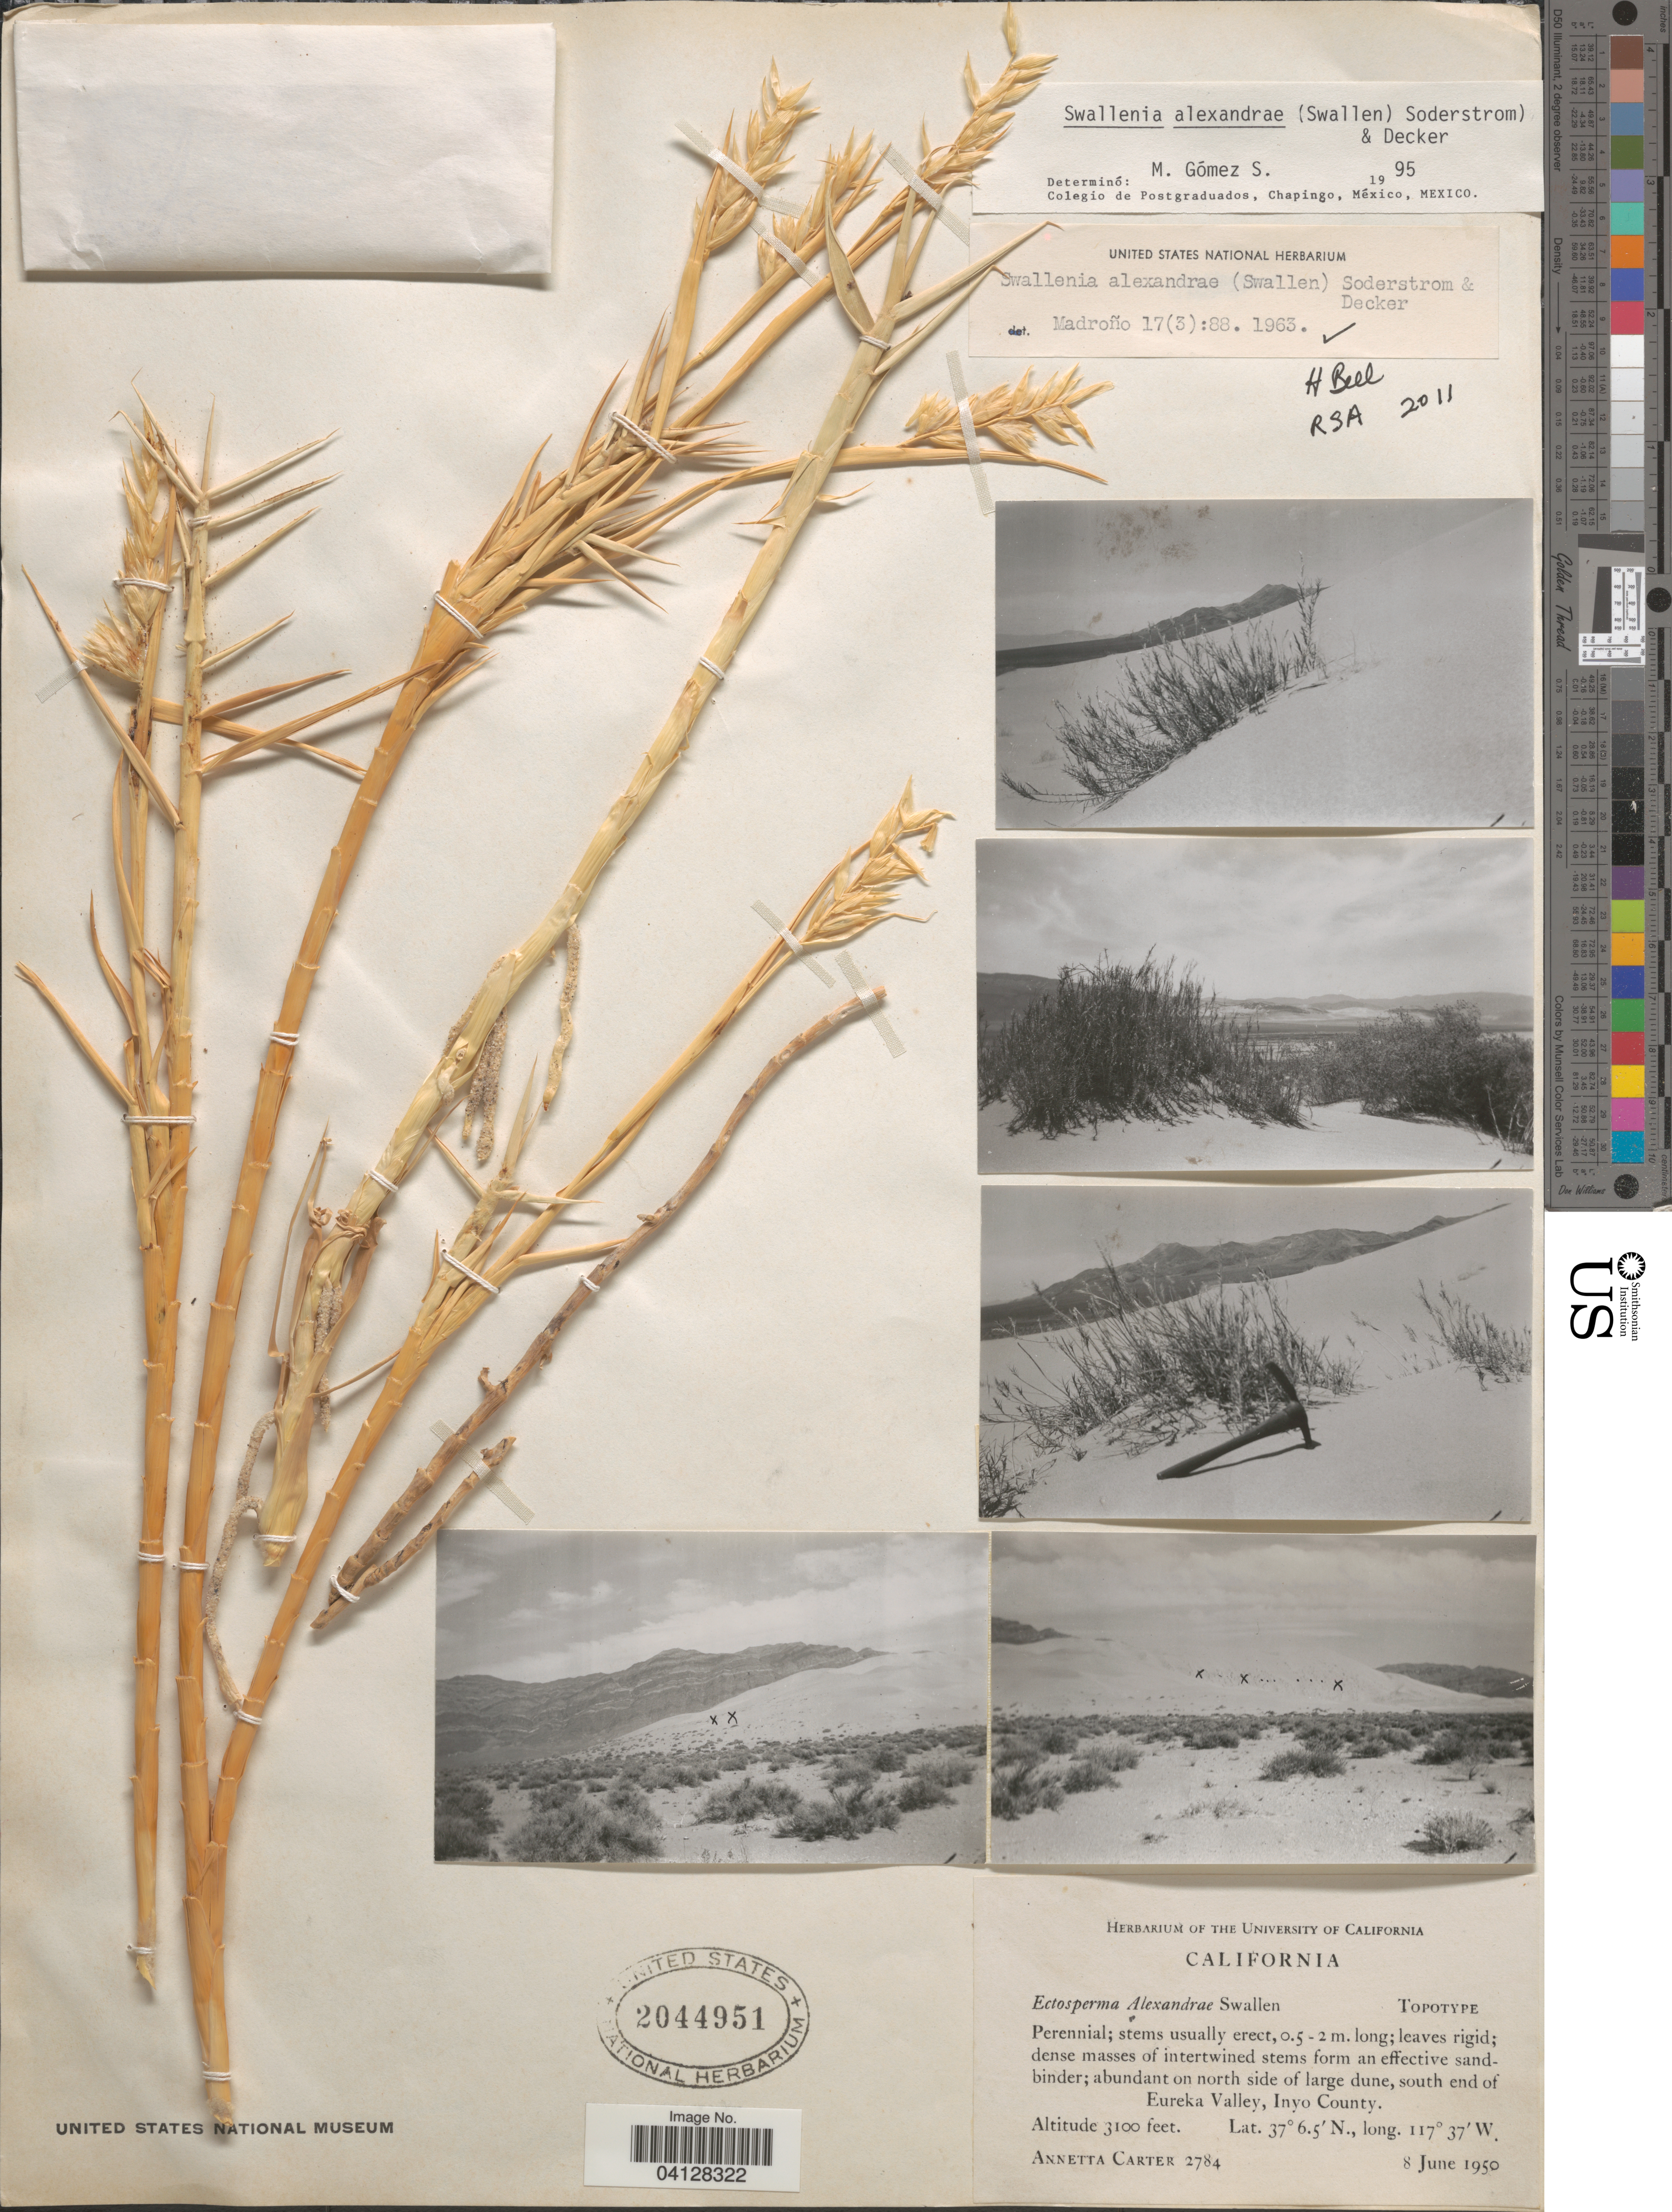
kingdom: Plantae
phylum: Tracheophyta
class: Liliopsida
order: Poales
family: Poaceae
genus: Swallenia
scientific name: Swallenia alexandrae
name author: (Swallen) Soderstr. & H. F. Decker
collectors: A. Carter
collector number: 2784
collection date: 1950-06-08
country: United States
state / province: California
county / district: Inyo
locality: South end of Eureka Valley, Inyo County.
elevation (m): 945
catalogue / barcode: US 2044951